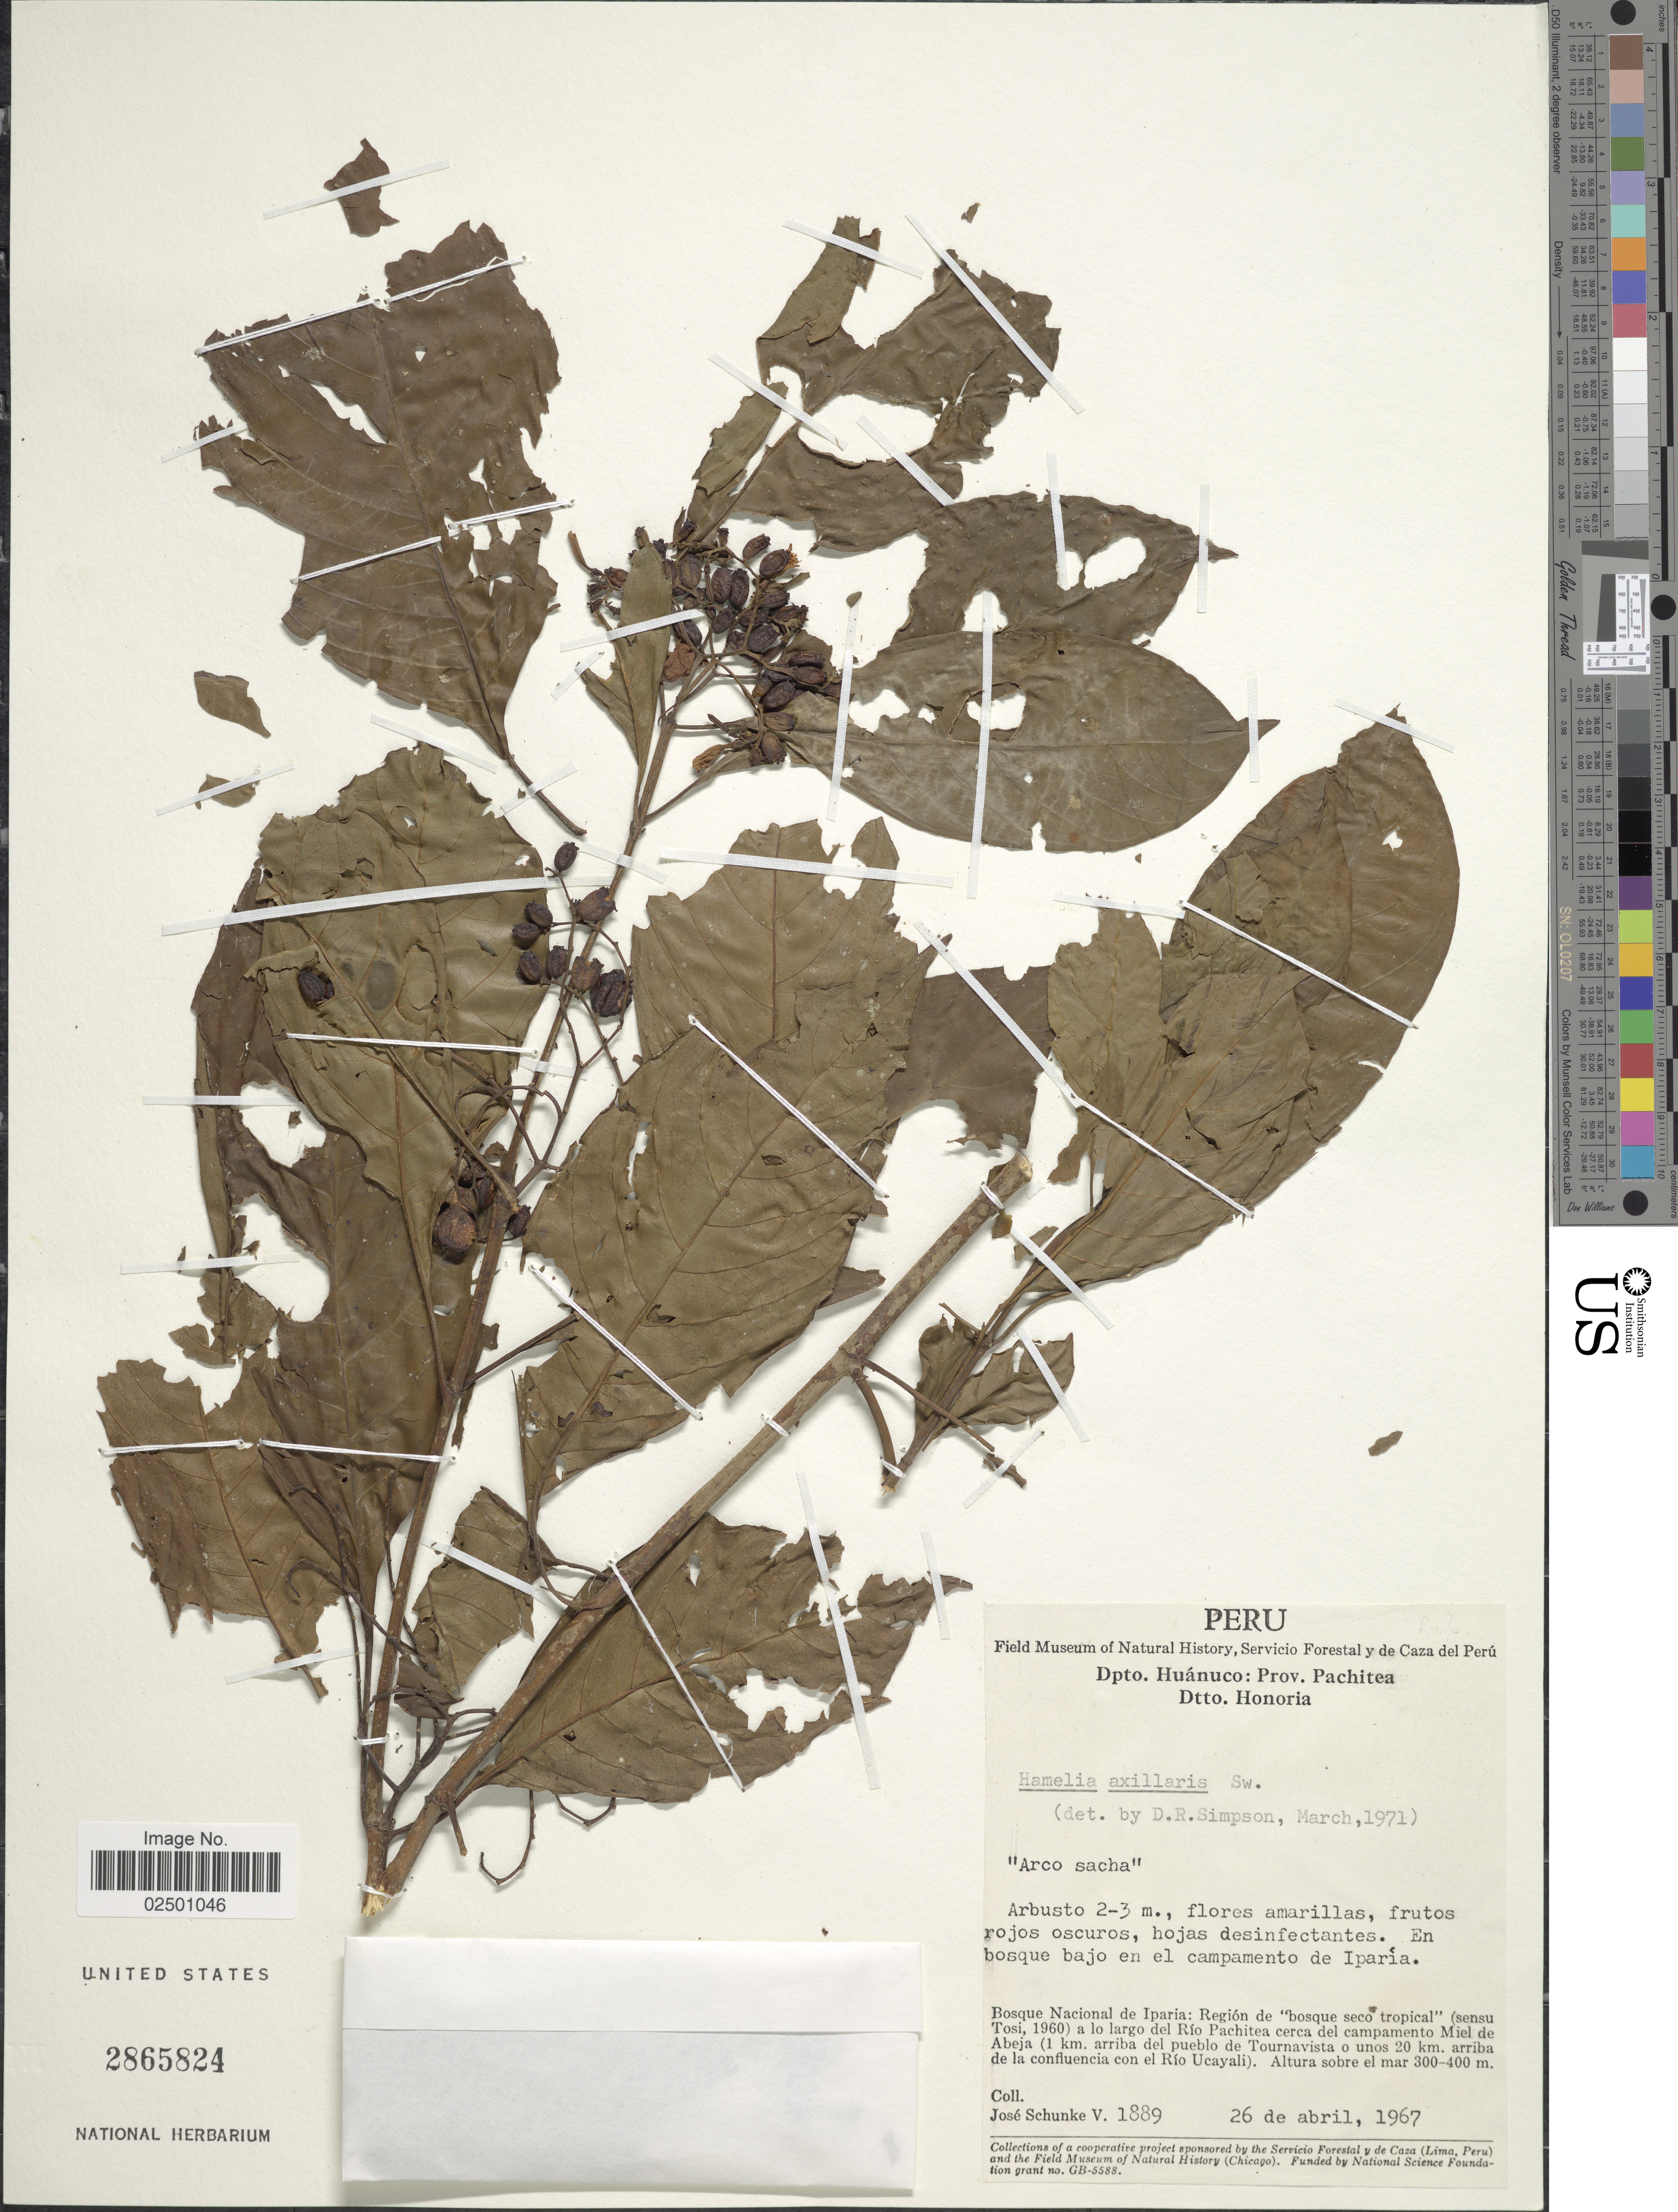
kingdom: Plantae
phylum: Tracheophyta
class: Magnoliopsida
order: Gentianales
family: Rubiaceae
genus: Hamelia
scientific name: Hamelia axillaris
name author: Sw.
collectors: J. Schunke Vigo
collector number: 1889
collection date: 1967-04-26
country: Peru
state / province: Huánuco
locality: Dpto. Huanuco: Prov. Pachitea. Dtto. Honoria. Isla del Pacanasi, a 5 km. arriba del campemento de Iparia. Bosque Nacional de Iparia: Region de "bosque seco tropical" (sensu Tosi, 1960) a lo largo del Rio Pachitea cerca del campamento Miel de Abeja (1 km. arriba del pueblo de Tournavista o unos 20 km. arriba de la confluencia con el Rio Ucayali)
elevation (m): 300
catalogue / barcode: US 2865824